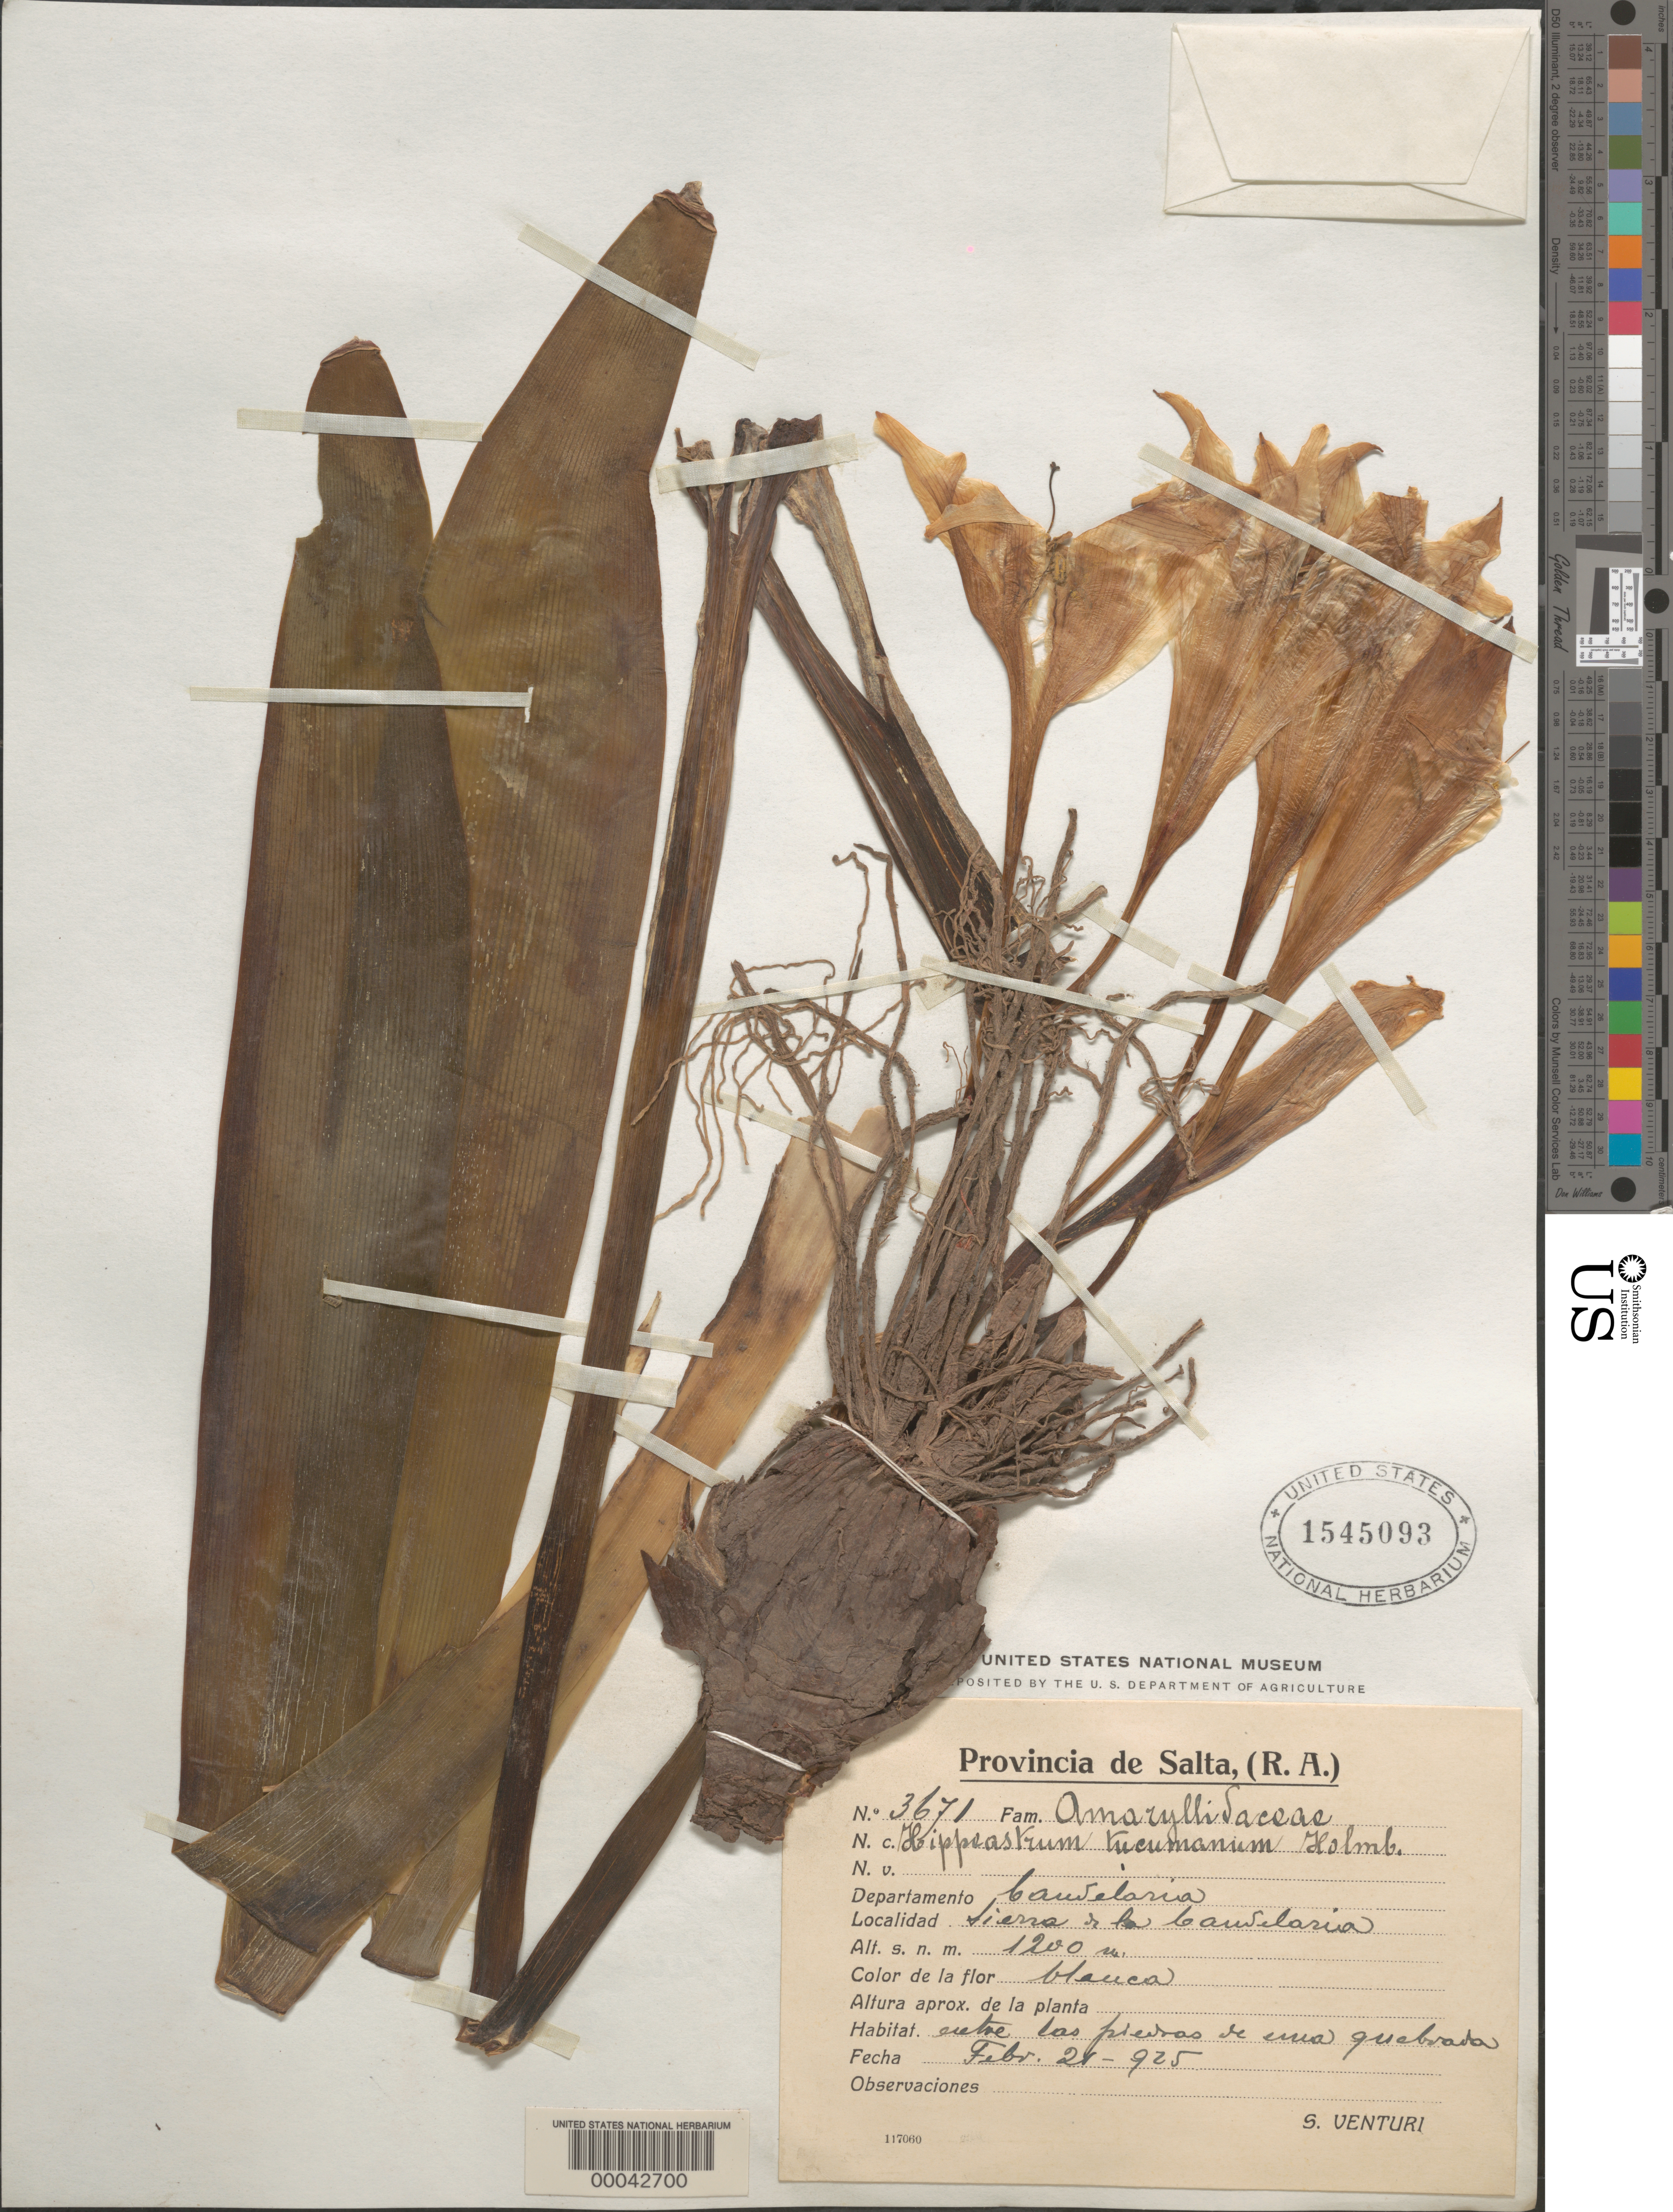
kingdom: Plantae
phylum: Tracheophyta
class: Liliopsida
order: Asparagales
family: Amaryllidaceae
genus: Hippeastrum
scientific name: Hippeastrum tucumanum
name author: E. Holmb.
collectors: S. Venturi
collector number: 3671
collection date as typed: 21 Feb 1925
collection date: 1925-02-21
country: Argentina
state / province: Salta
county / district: Candelaria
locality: Sierra la Candelaria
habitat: Between stones of broken ground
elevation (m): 1200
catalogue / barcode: US 1545093